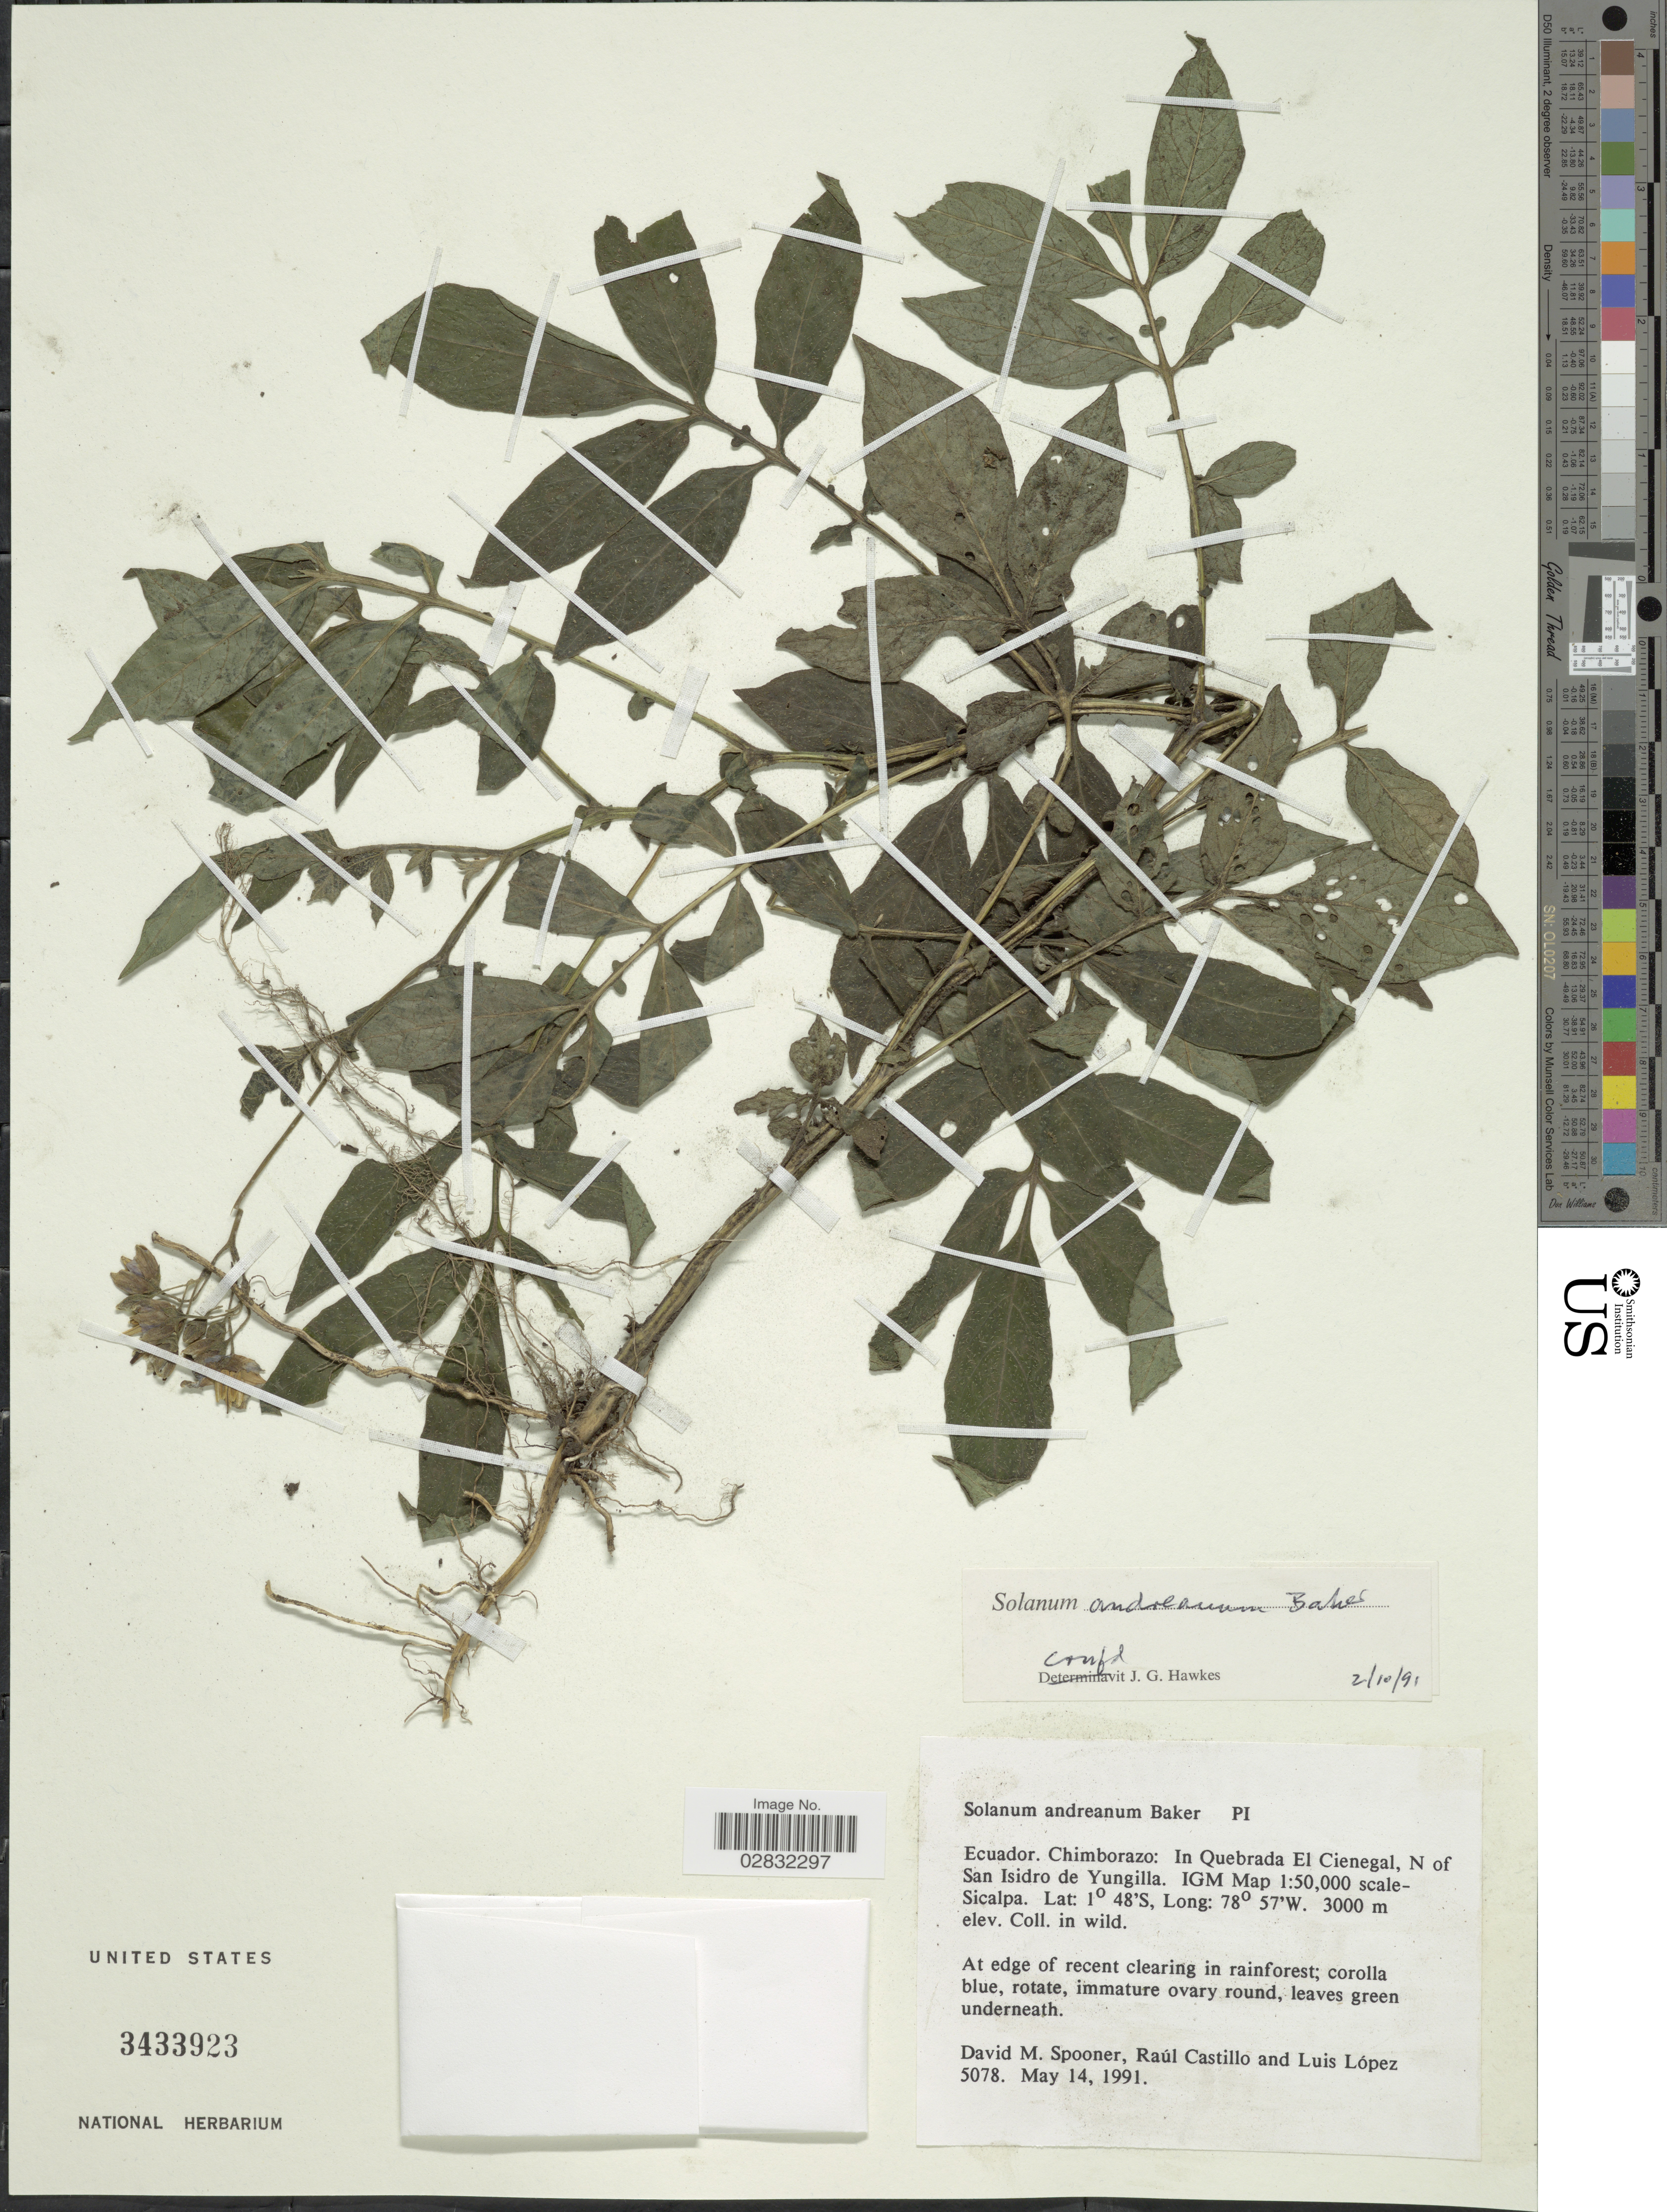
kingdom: Plantae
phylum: Tracheophyta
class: Magnoliopsida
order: Solanales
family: Solanaceae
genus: Solanum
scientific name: Solanum andreanum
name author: Baker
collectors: D. Spooner, R. Castillo & L. López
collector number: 5078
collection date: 1991-05-14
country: Ecuador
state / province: Chimborazo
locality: Chimborazo: In Quebrada El Cienegal, N of San Isidro de Yungilla, IGM Map 1:50,000 scale- Sicalpa.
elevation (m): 3000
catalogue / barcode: US 3433923